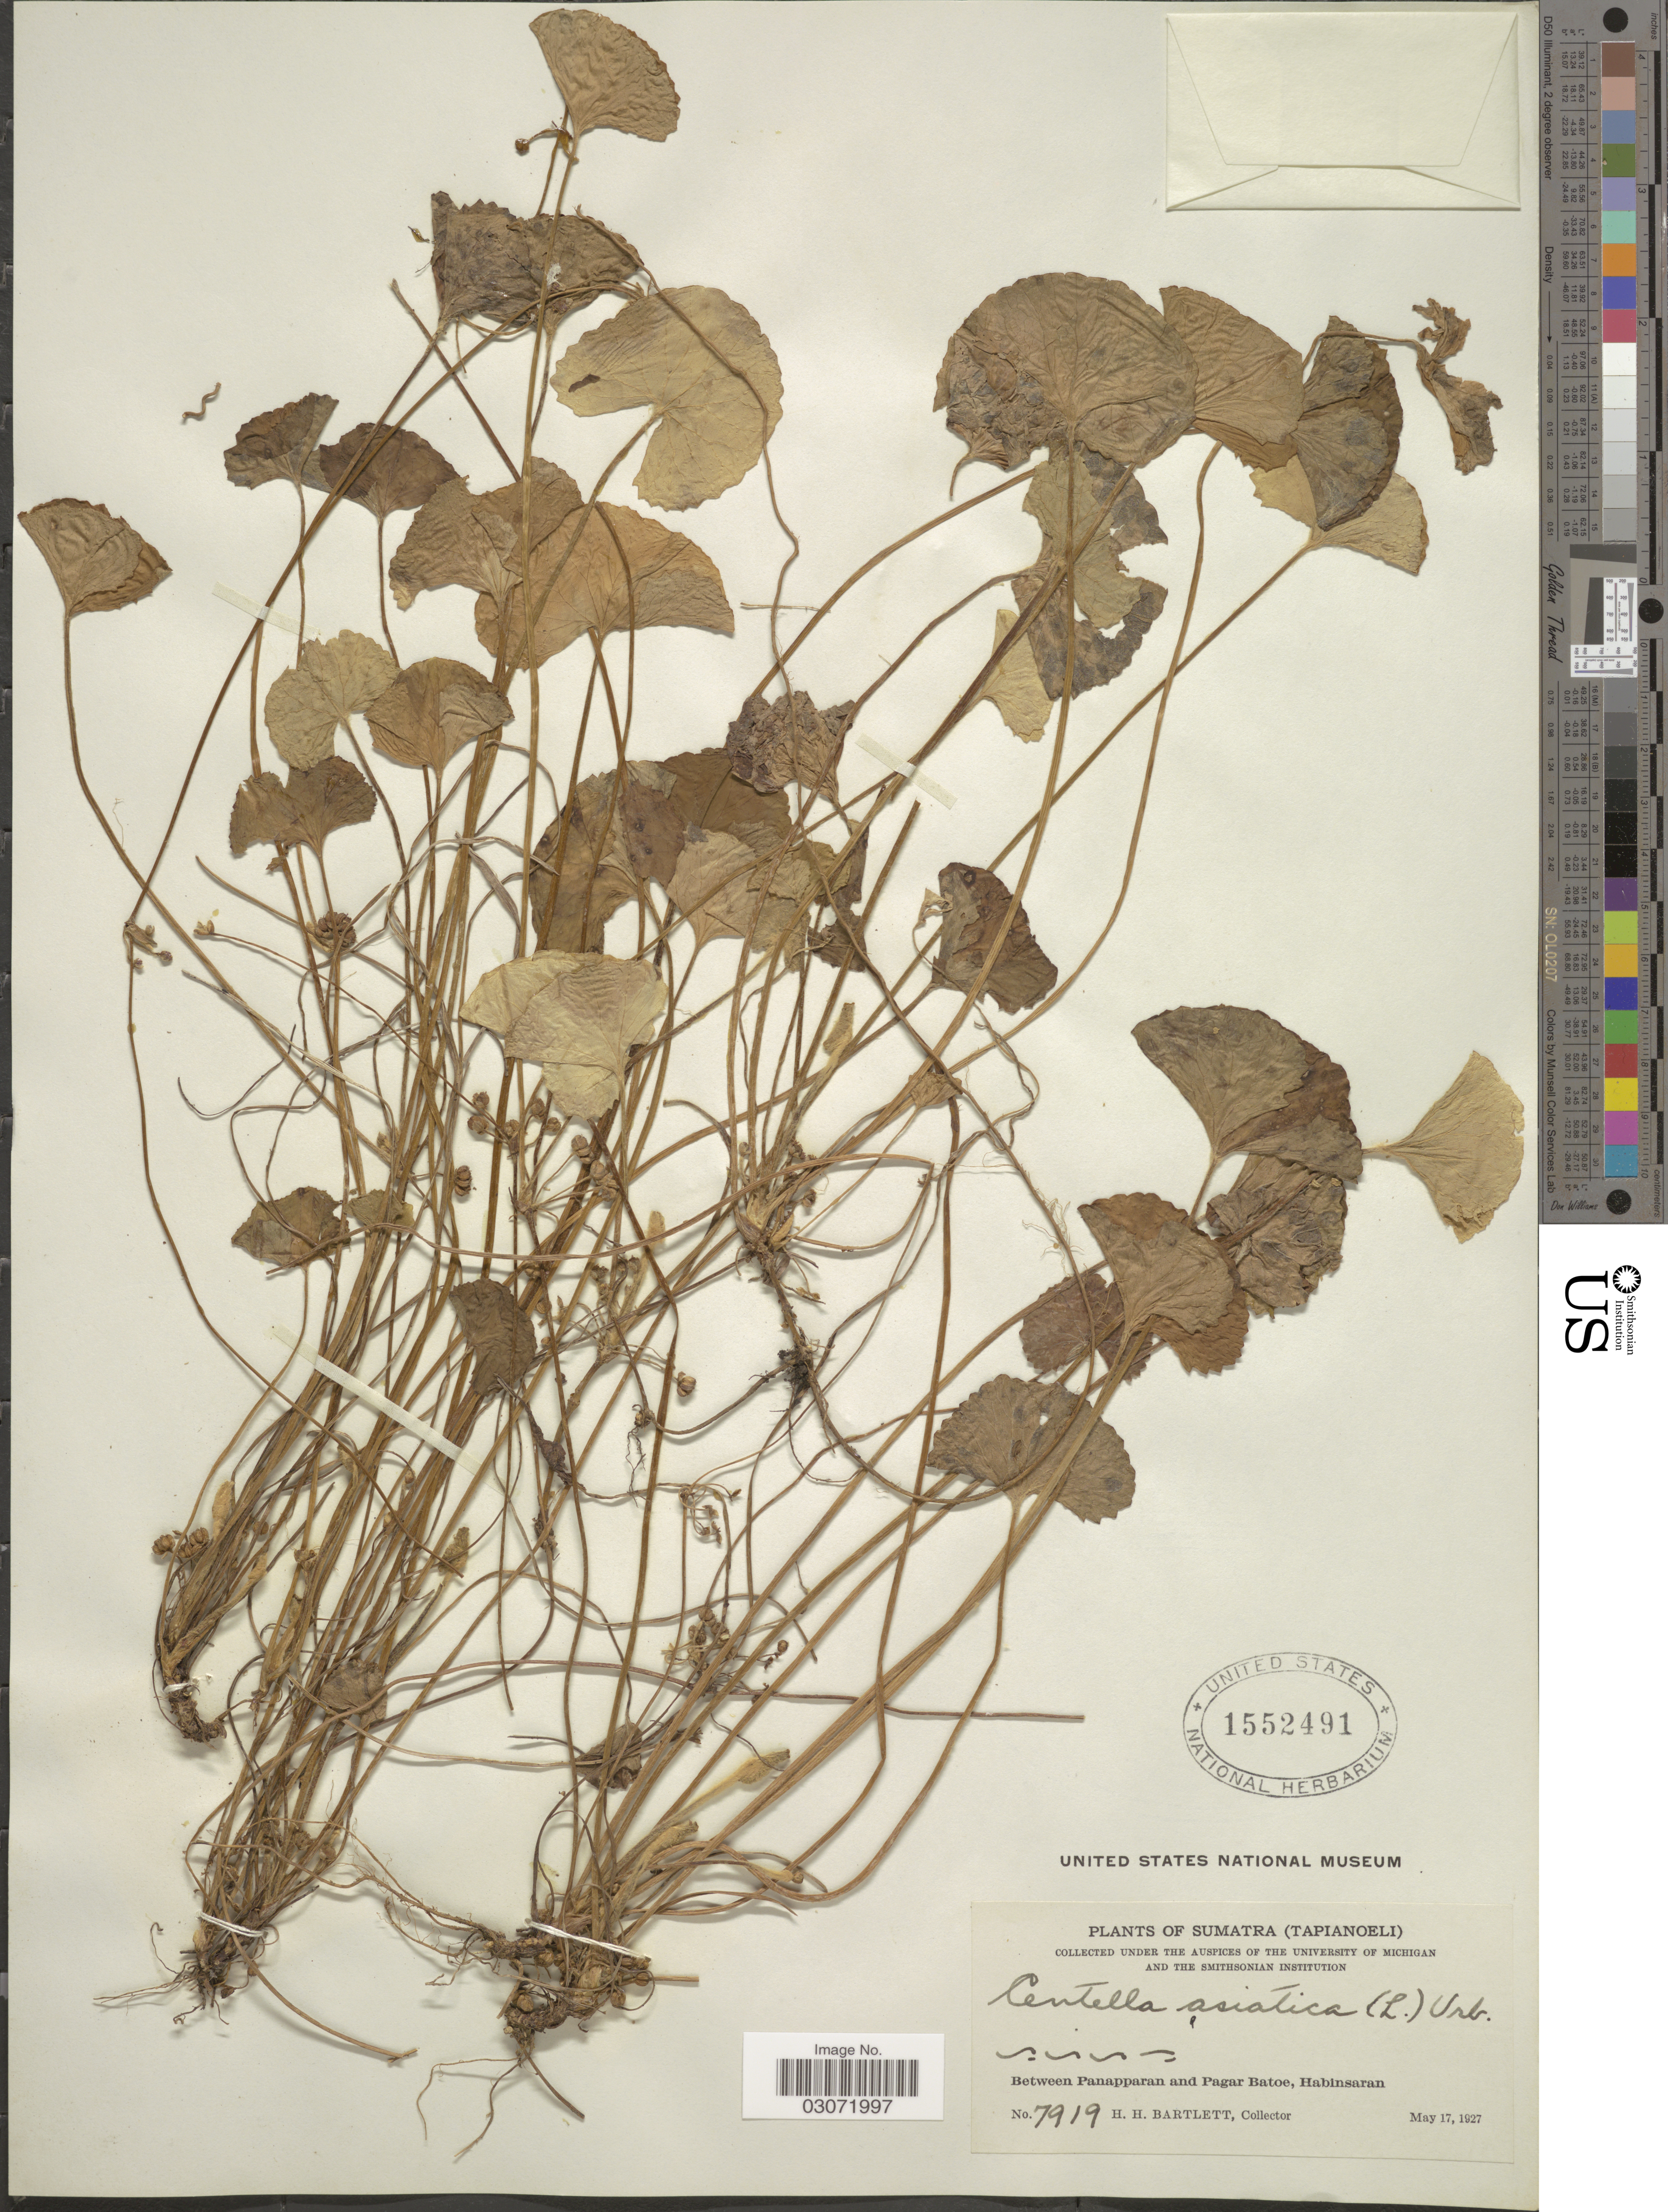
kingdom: Plantae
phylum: Tracheophyta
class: Magnoliopsida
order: Apiales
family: Apiaceae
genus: Centella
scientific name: Centella asiatica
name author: (L.) Urb.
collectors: H. H. Bartlett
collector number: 7919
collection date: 1927-05-17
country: Indonesia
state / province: Sumatra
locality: (Tapianoeli). Between Panapparan and Pagan Batoe, Habinsaran.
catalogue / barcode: US 1552491